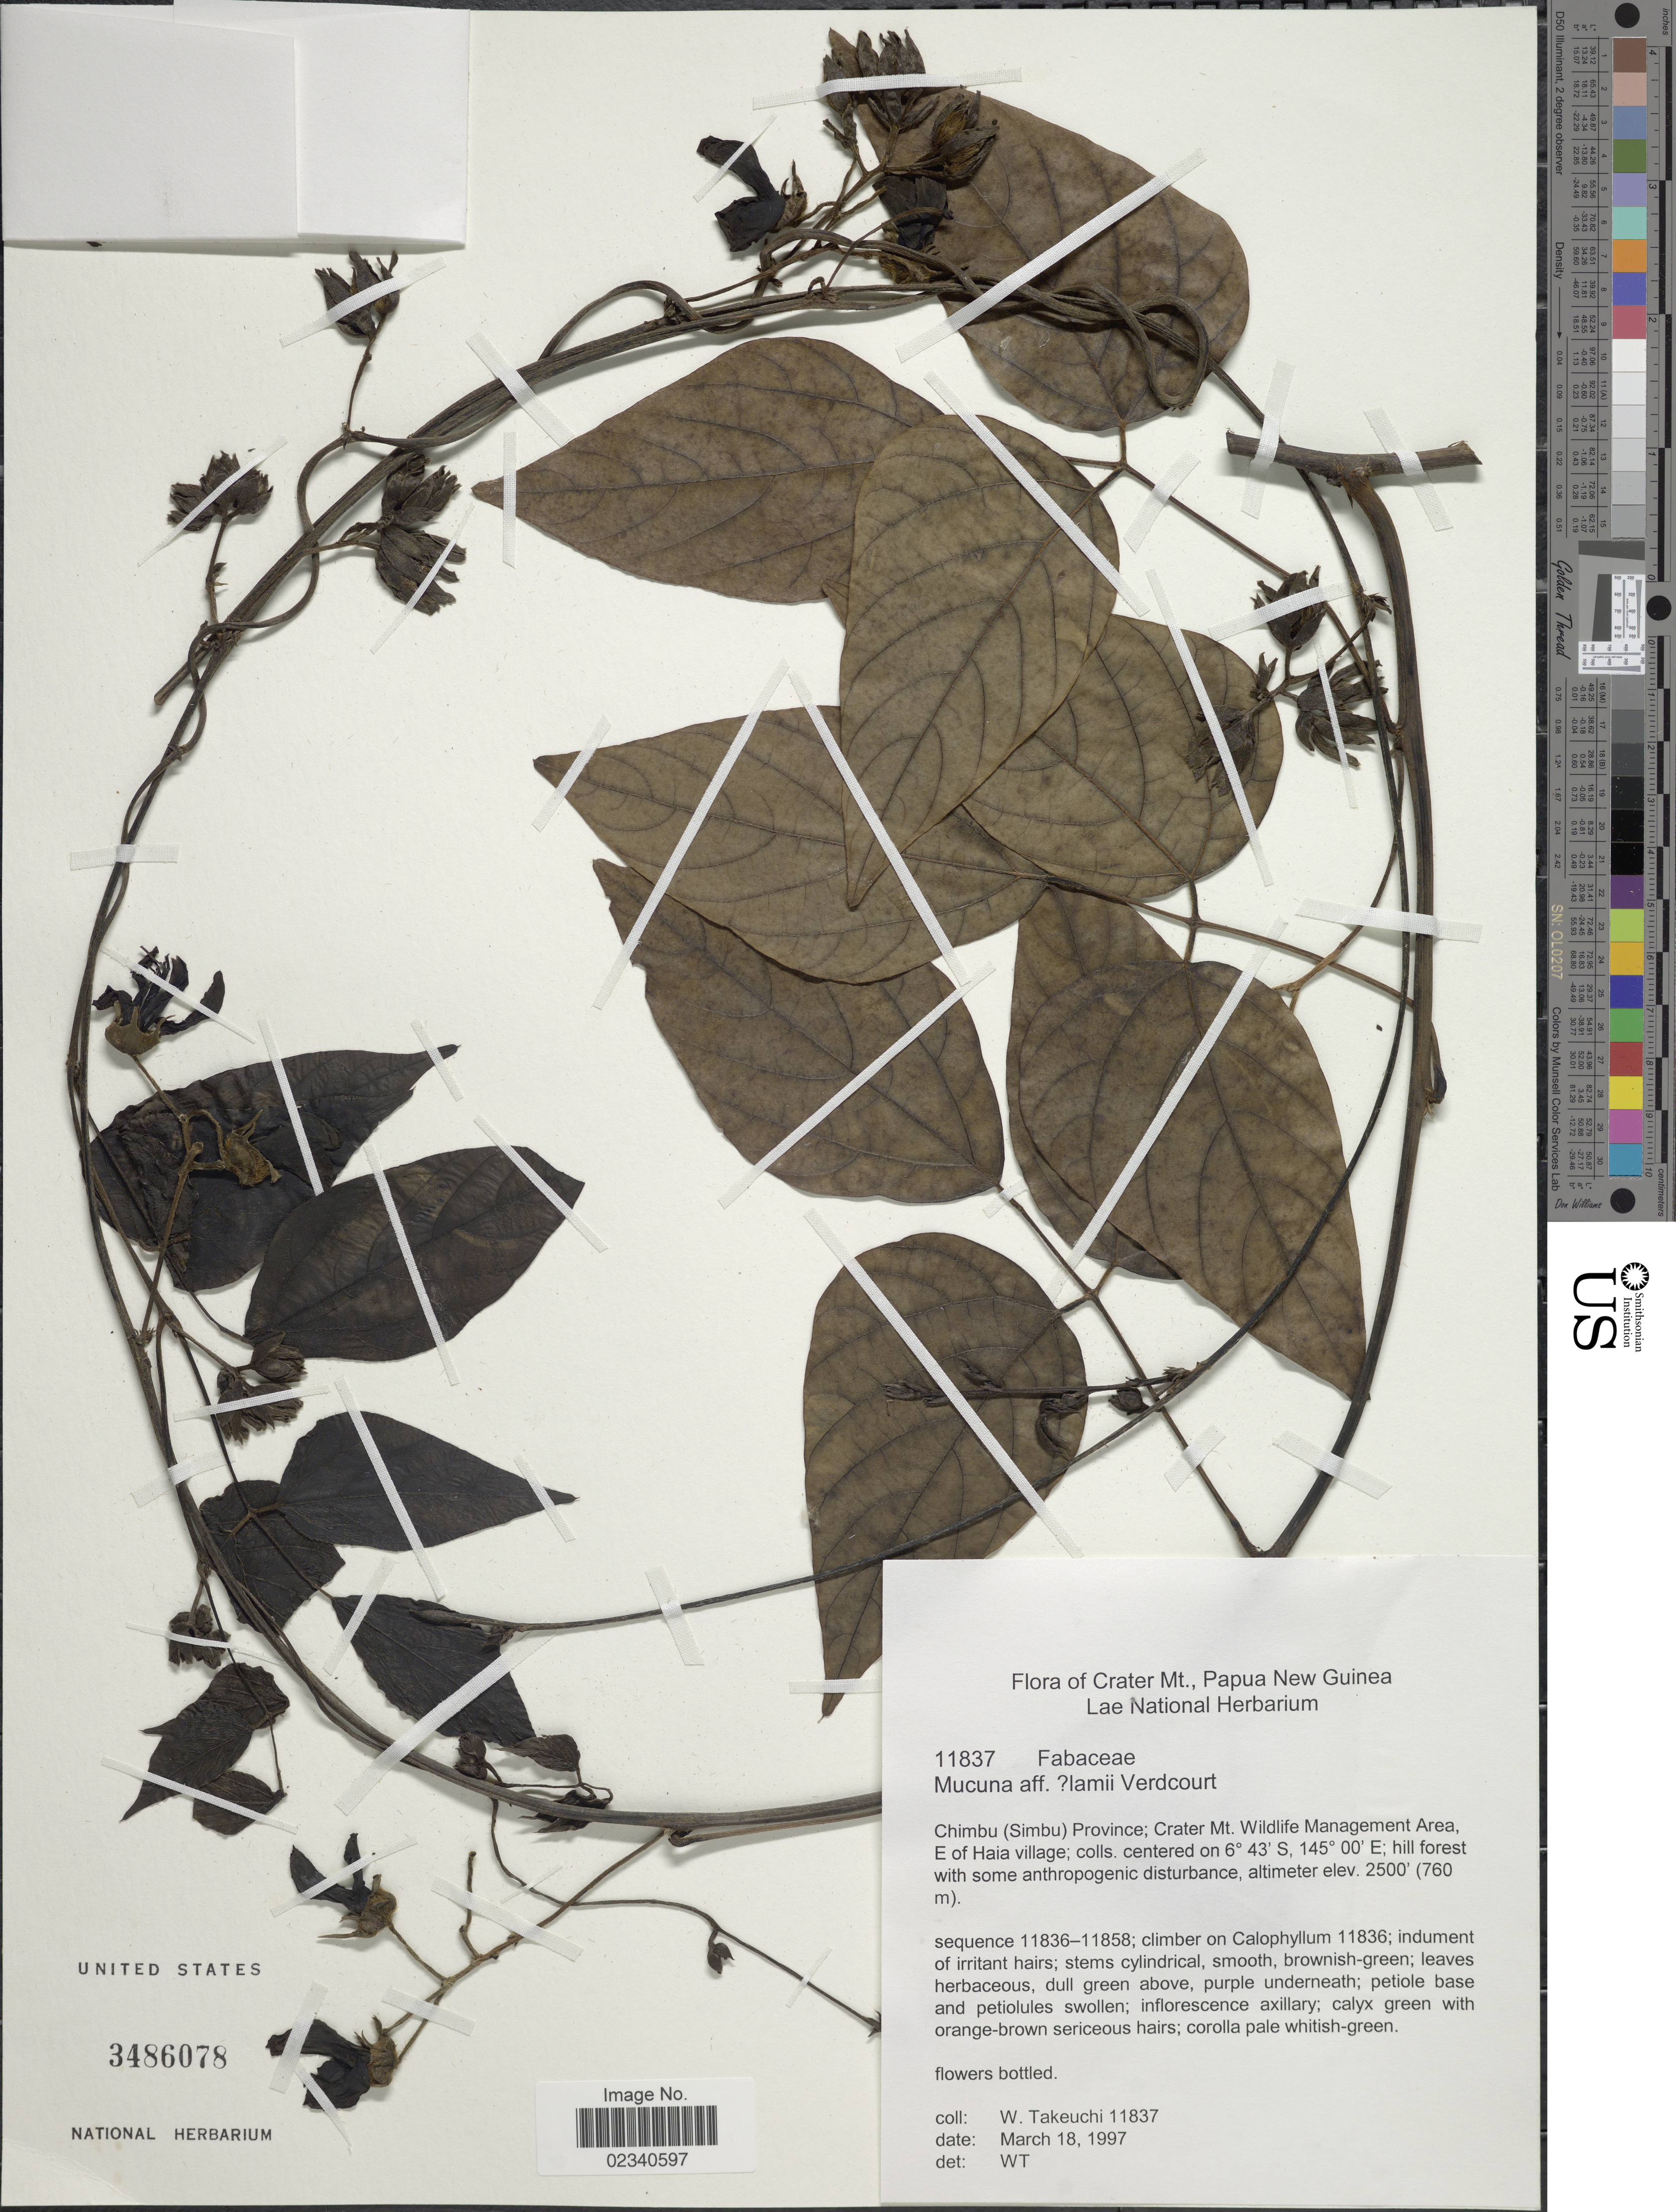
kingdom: Plantae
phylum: Tracheophyta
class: Magnoliopsida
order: Fabales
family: Fabaceae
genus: Mucuna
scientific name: Mucuna lamii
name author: Verdc.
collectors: W. Takeuchi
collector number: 11837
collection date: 1997-03-18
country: Papua New Guinea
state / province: Chimbu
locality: Crater Mt. Chimbu (Simbu) Province; Crater Mt. Wildlife Management Area, E of Haia village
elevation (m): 762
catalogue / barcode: US 3486078